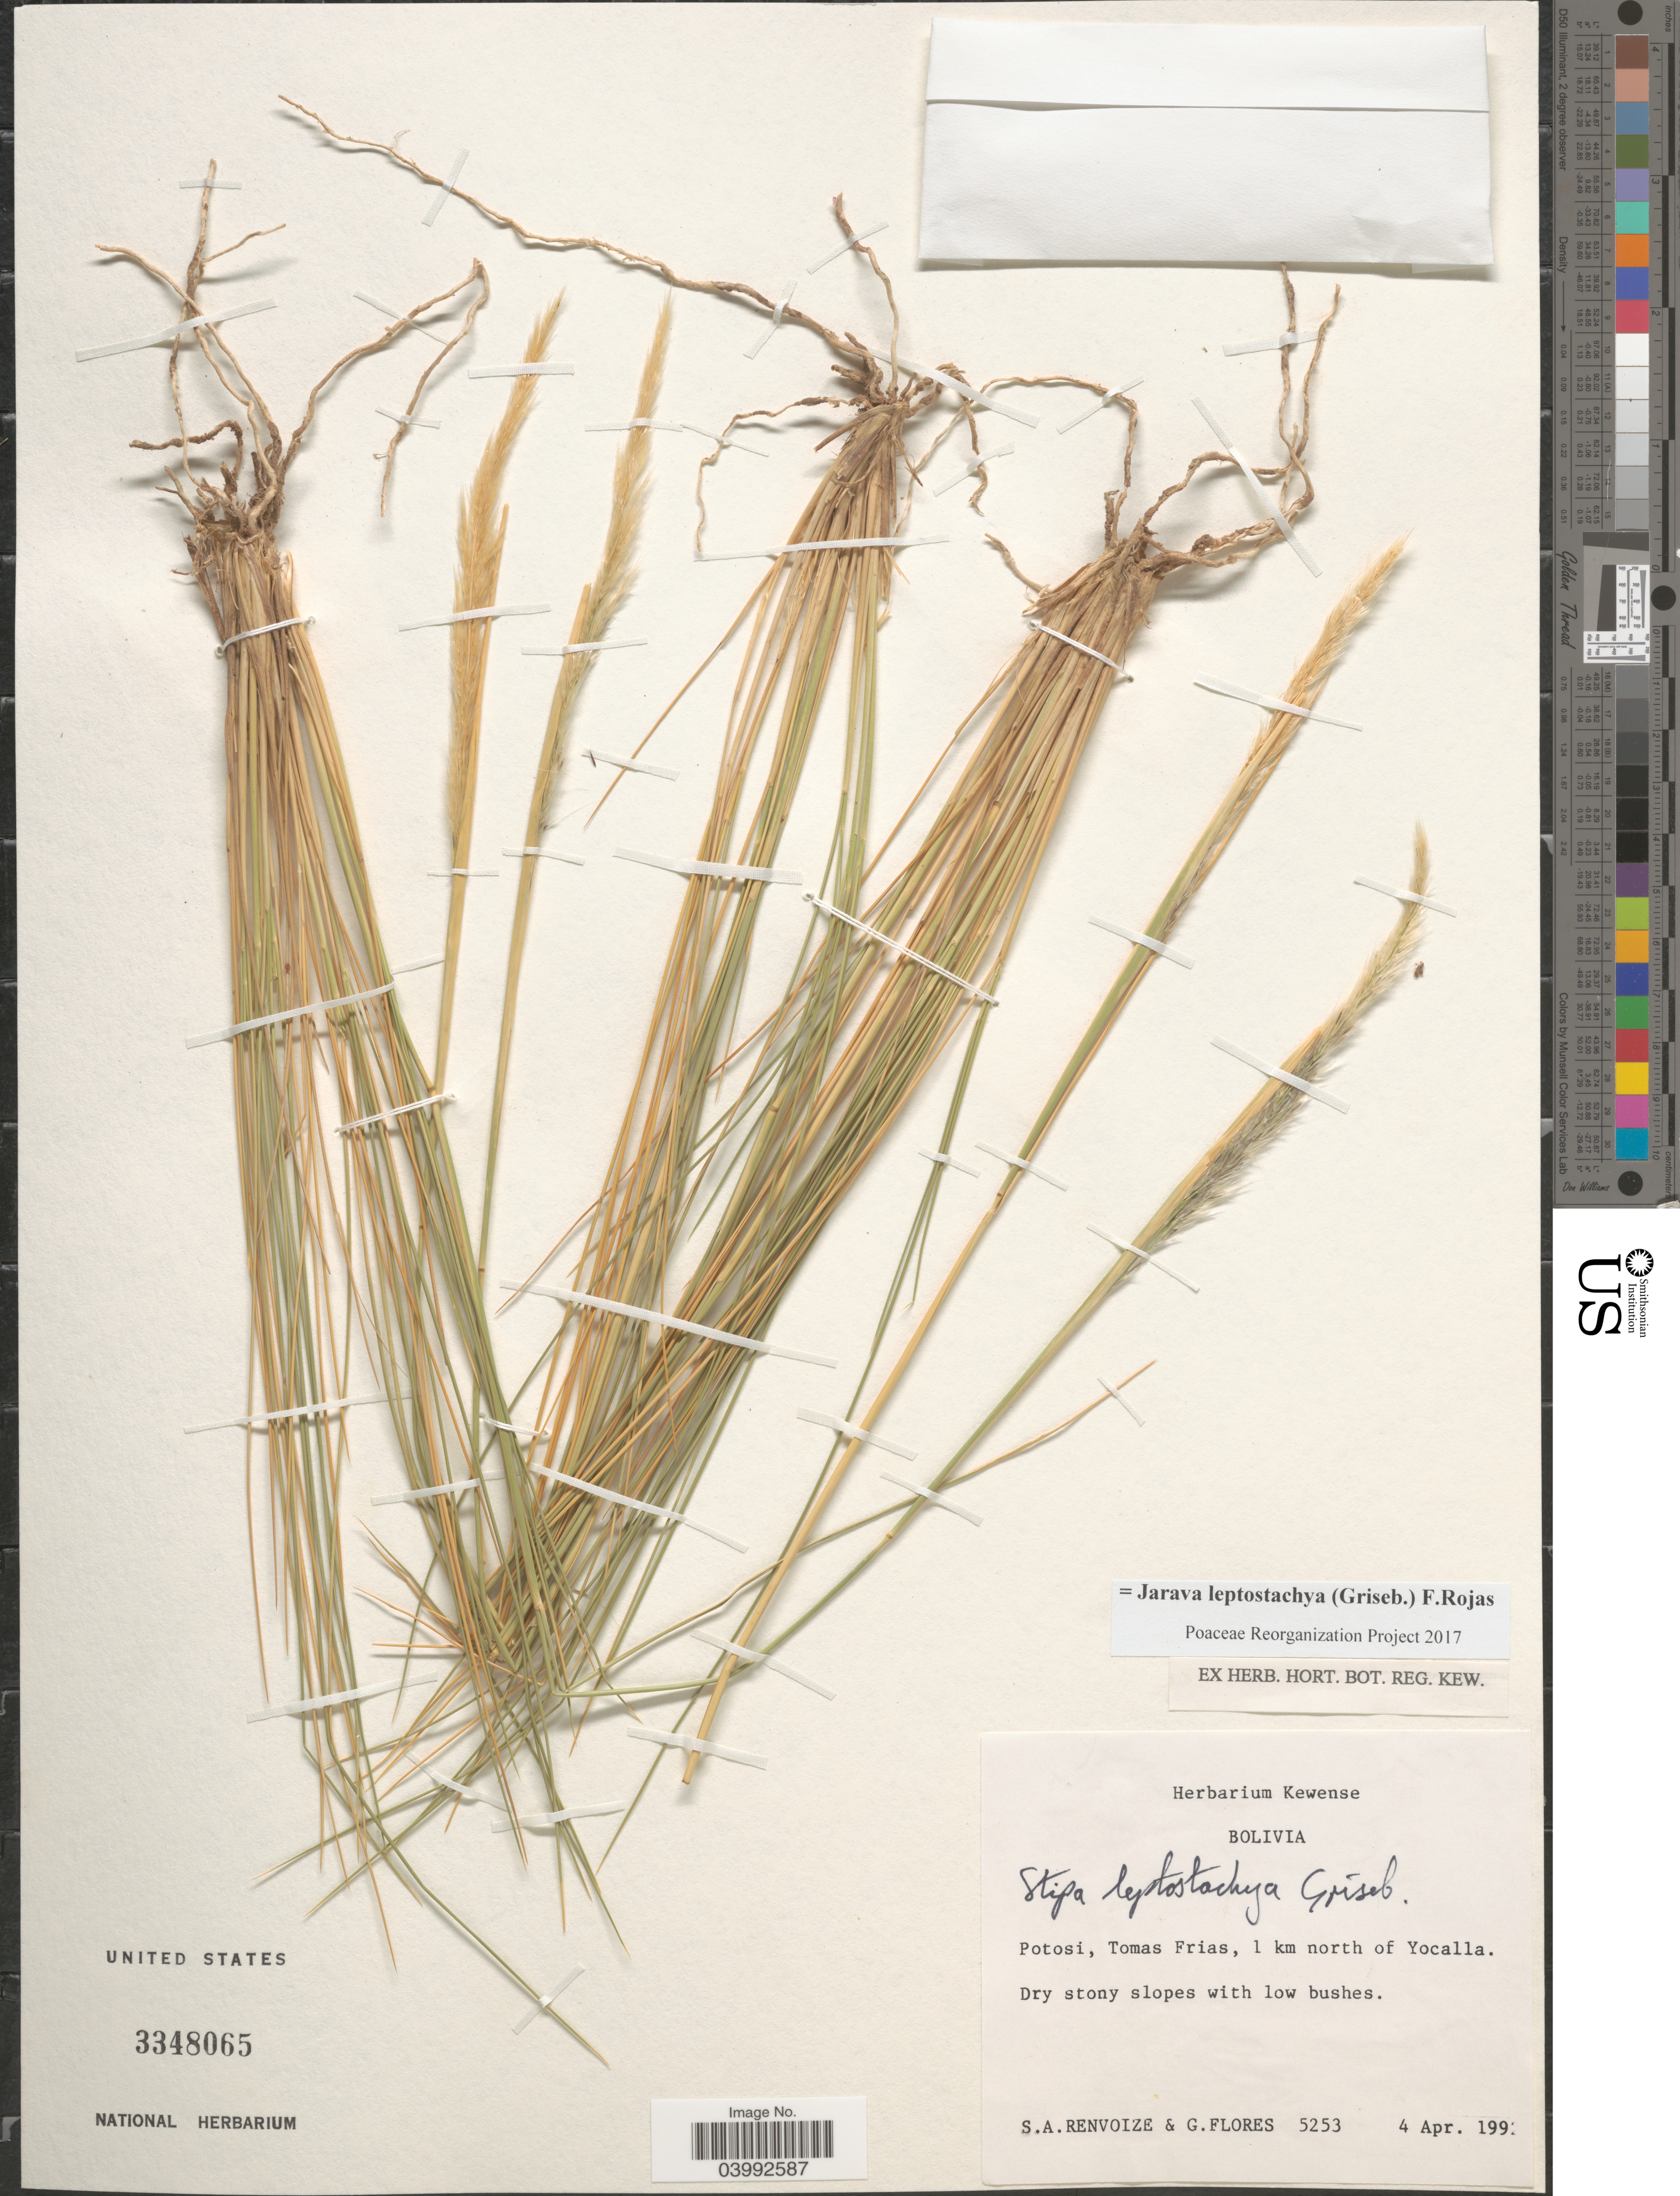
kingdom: Plantae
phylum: Tracheophyta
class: Liliopsida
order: Poales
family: Poaceae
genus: Jarava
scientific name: Jarava leptostachya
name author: (Griseb.) F. Rojas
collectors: S. A. Renvoize & G. Flores F.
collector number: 5253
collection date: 1992-04-04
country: Bolivia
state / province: Potosi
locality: Tomas Frias, 1 km north of Yocalla.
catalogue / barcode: US 3348065